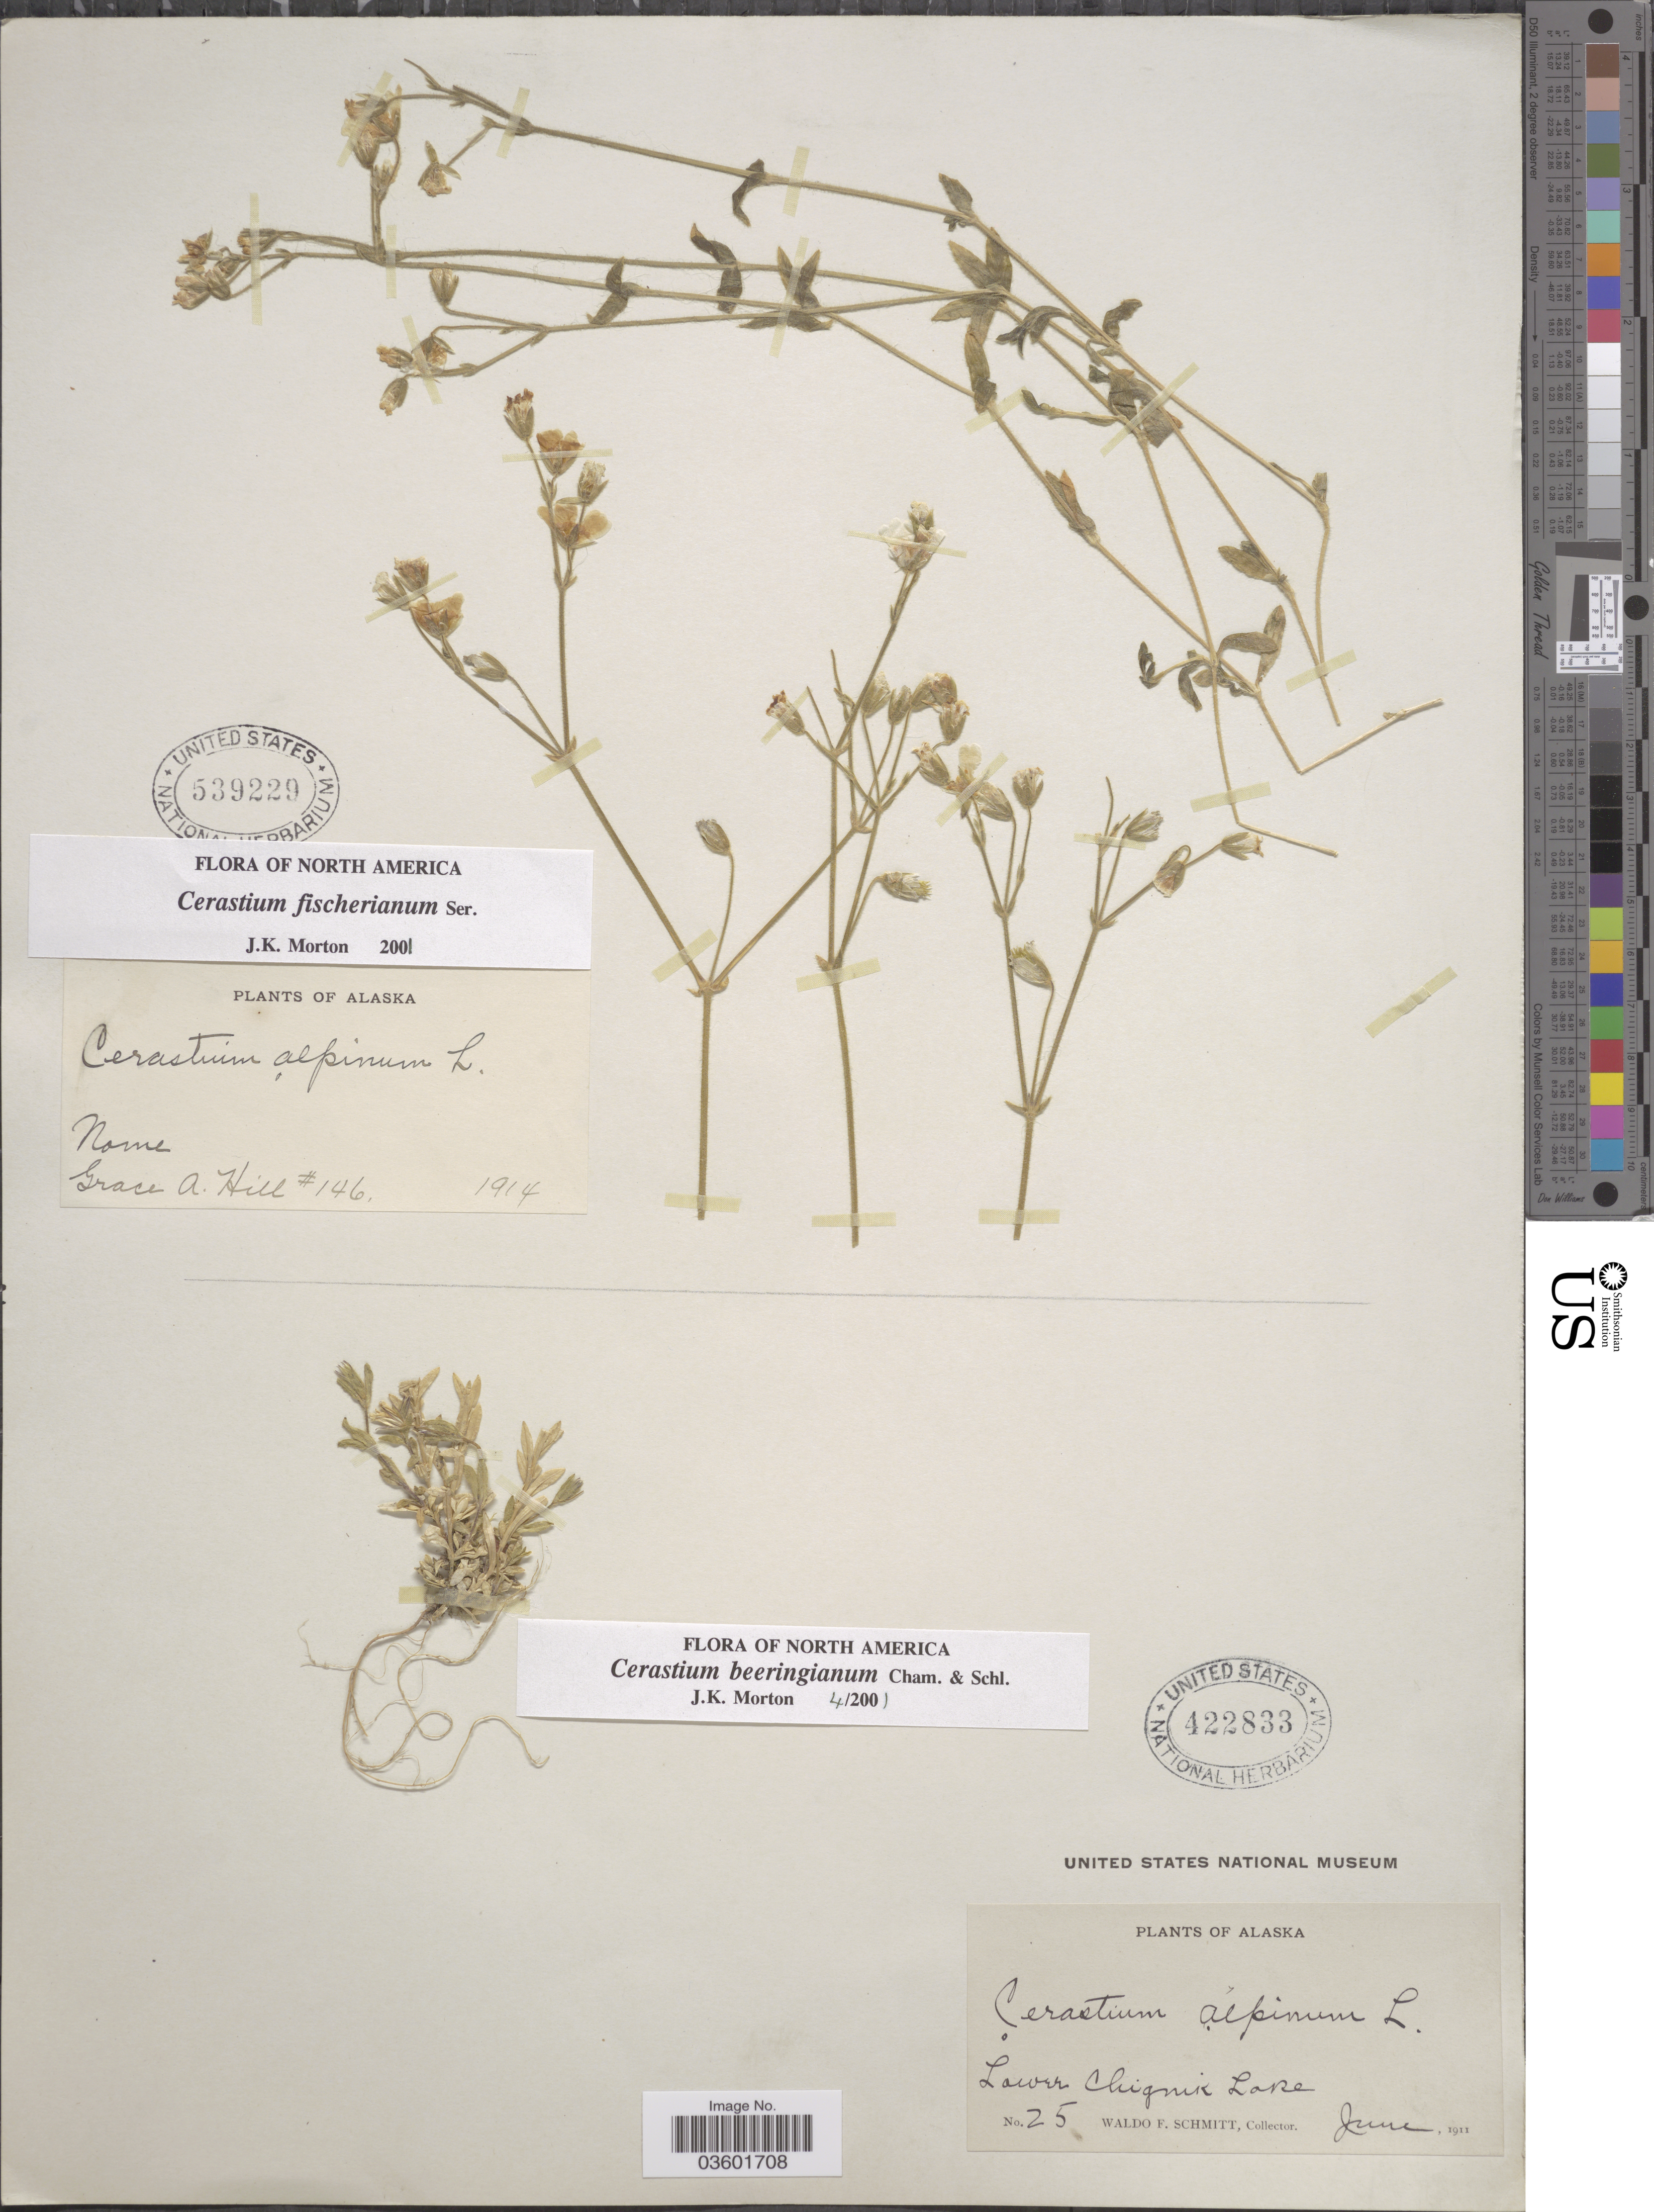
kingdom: Plantae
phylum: Tracheophyta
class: Magnoliopsida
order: Caryophyllales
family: Caryophyllaceae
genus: Cerastium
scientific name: Cerastium fischerianum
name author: Ser.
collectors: W. L. Schmitt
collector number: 25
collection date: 1911-06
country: United States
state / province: Alaska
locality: Lower Chignik Lake.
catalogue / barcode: US 422833